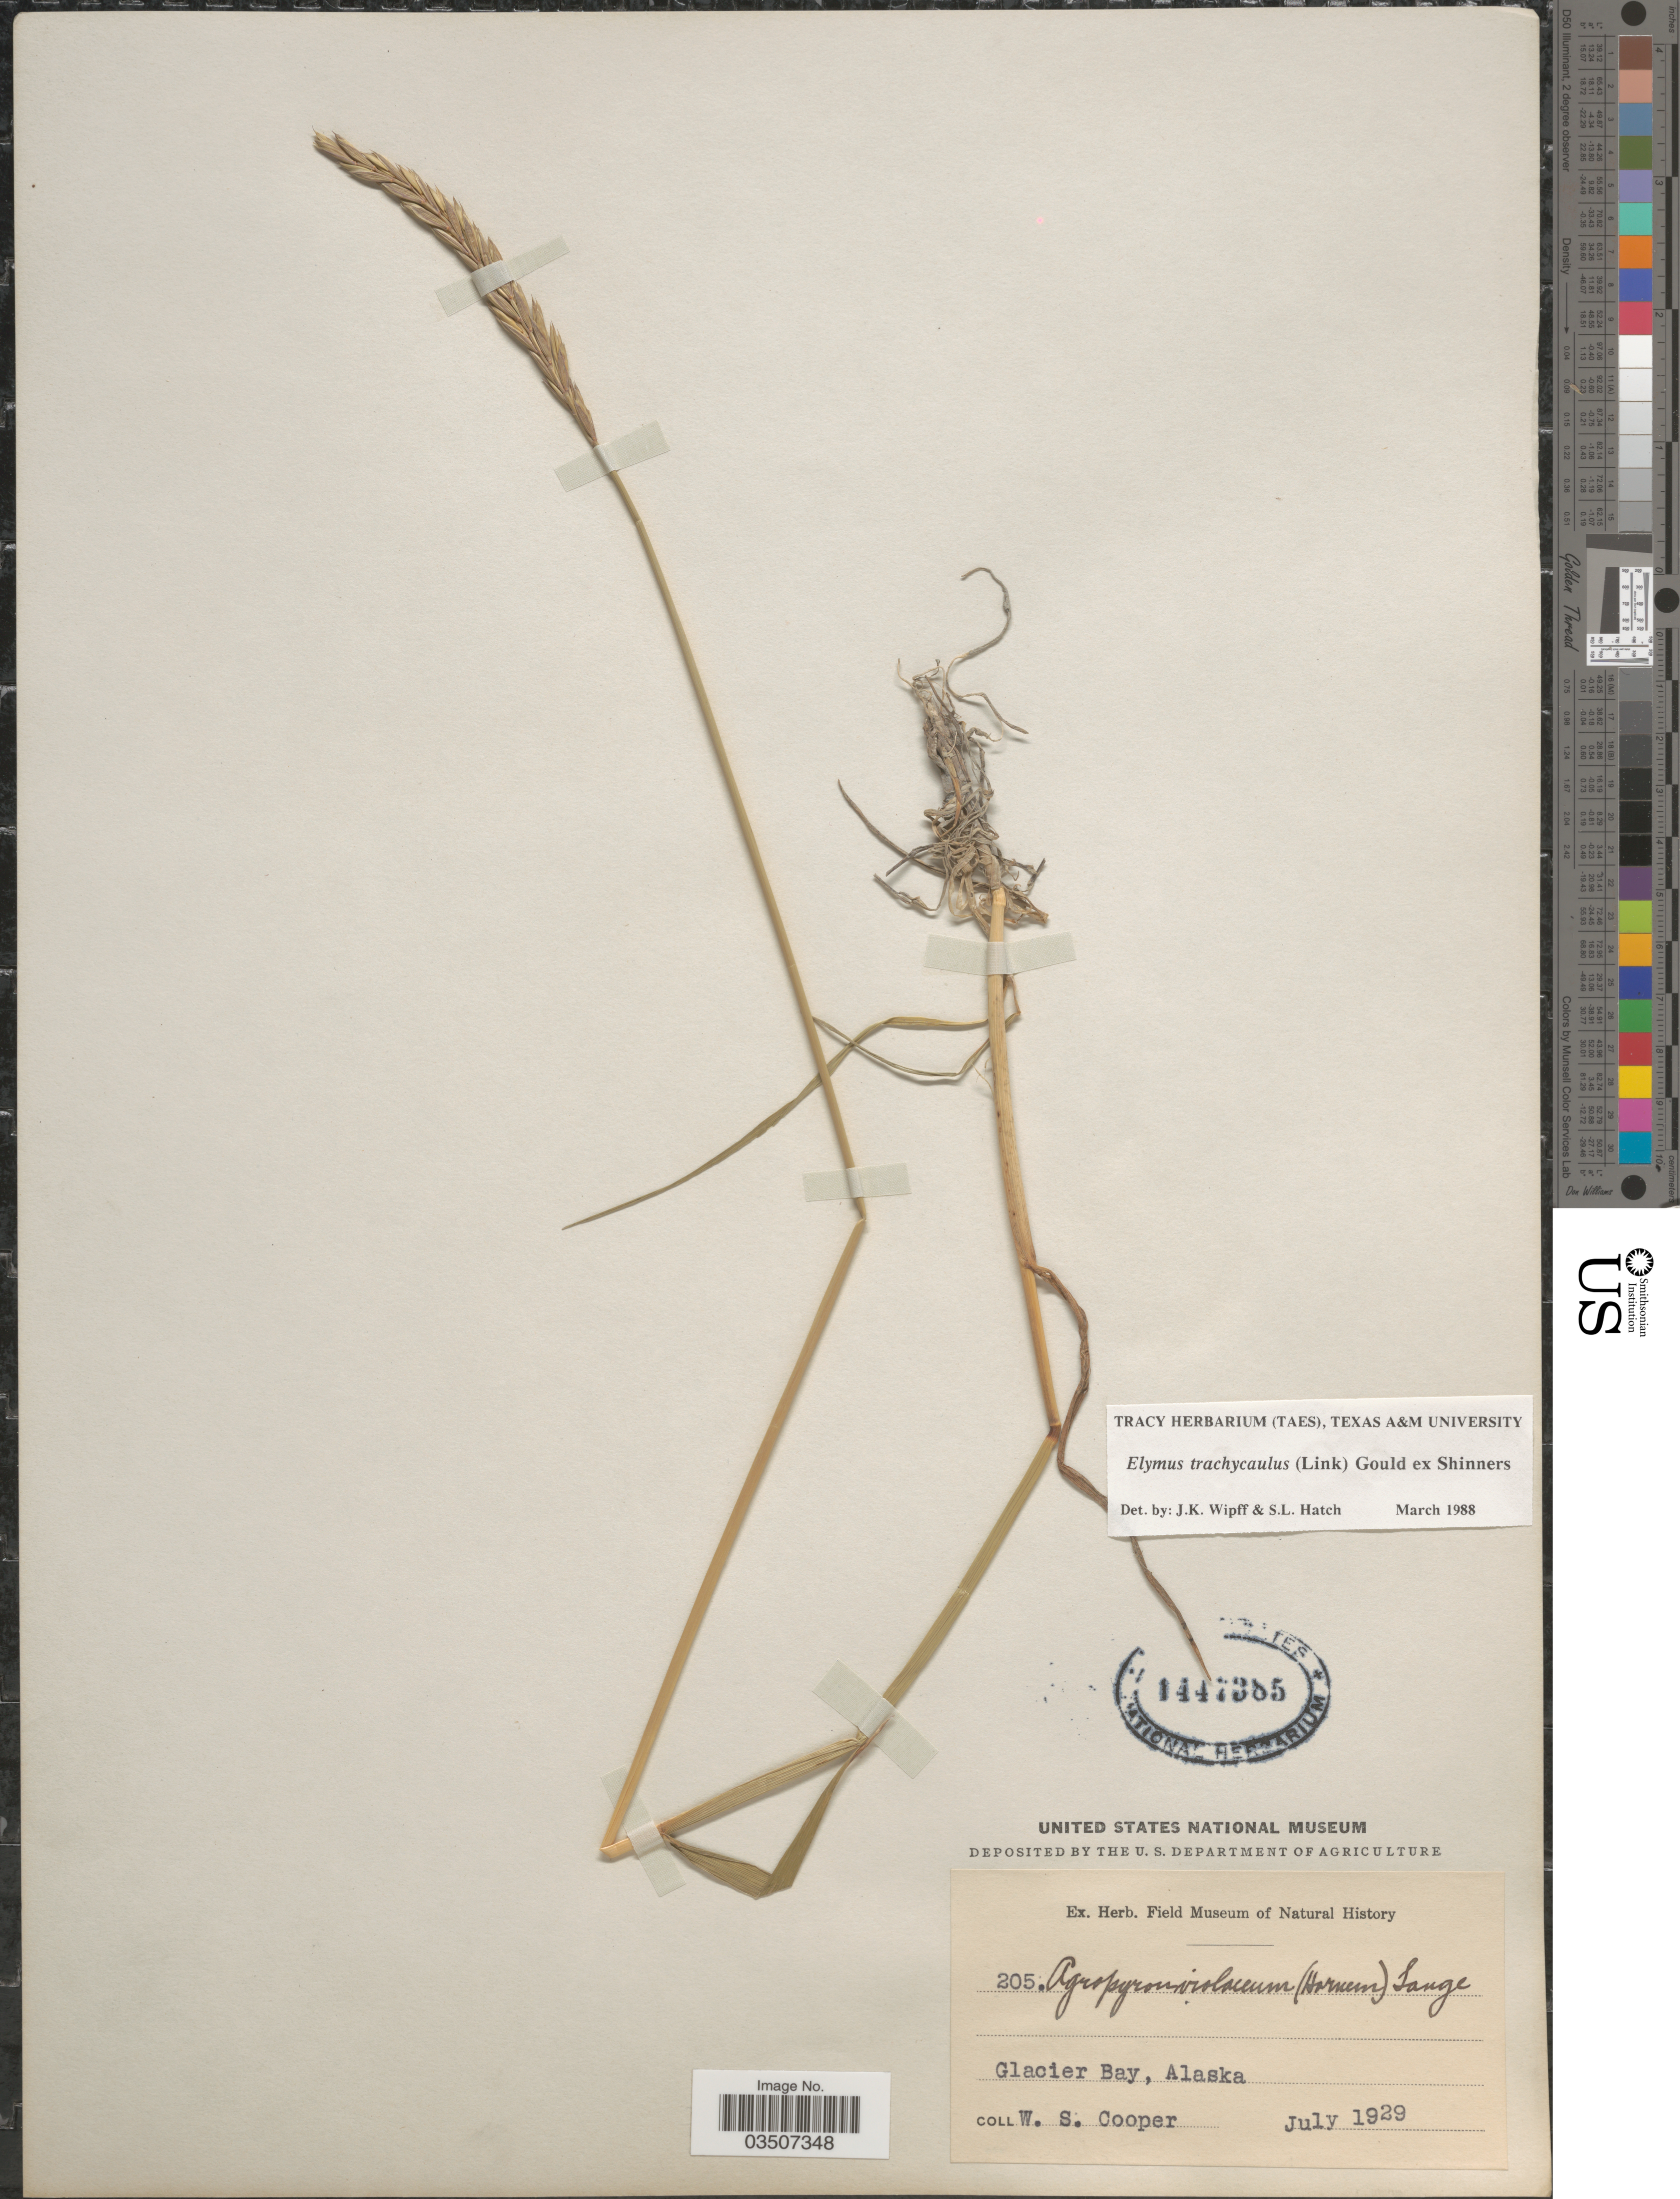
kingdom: Plantae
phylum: Tracheophyta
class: Liliopsida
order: Poales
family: Poaceae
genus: Elymus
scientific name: Elymus trachycaulus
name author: (Link) Gould ex Shinners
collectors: W. Cooper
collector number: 205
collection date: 1929-07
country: United States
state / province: Alaska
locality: Glacier Bay.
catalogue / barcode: US 1447385